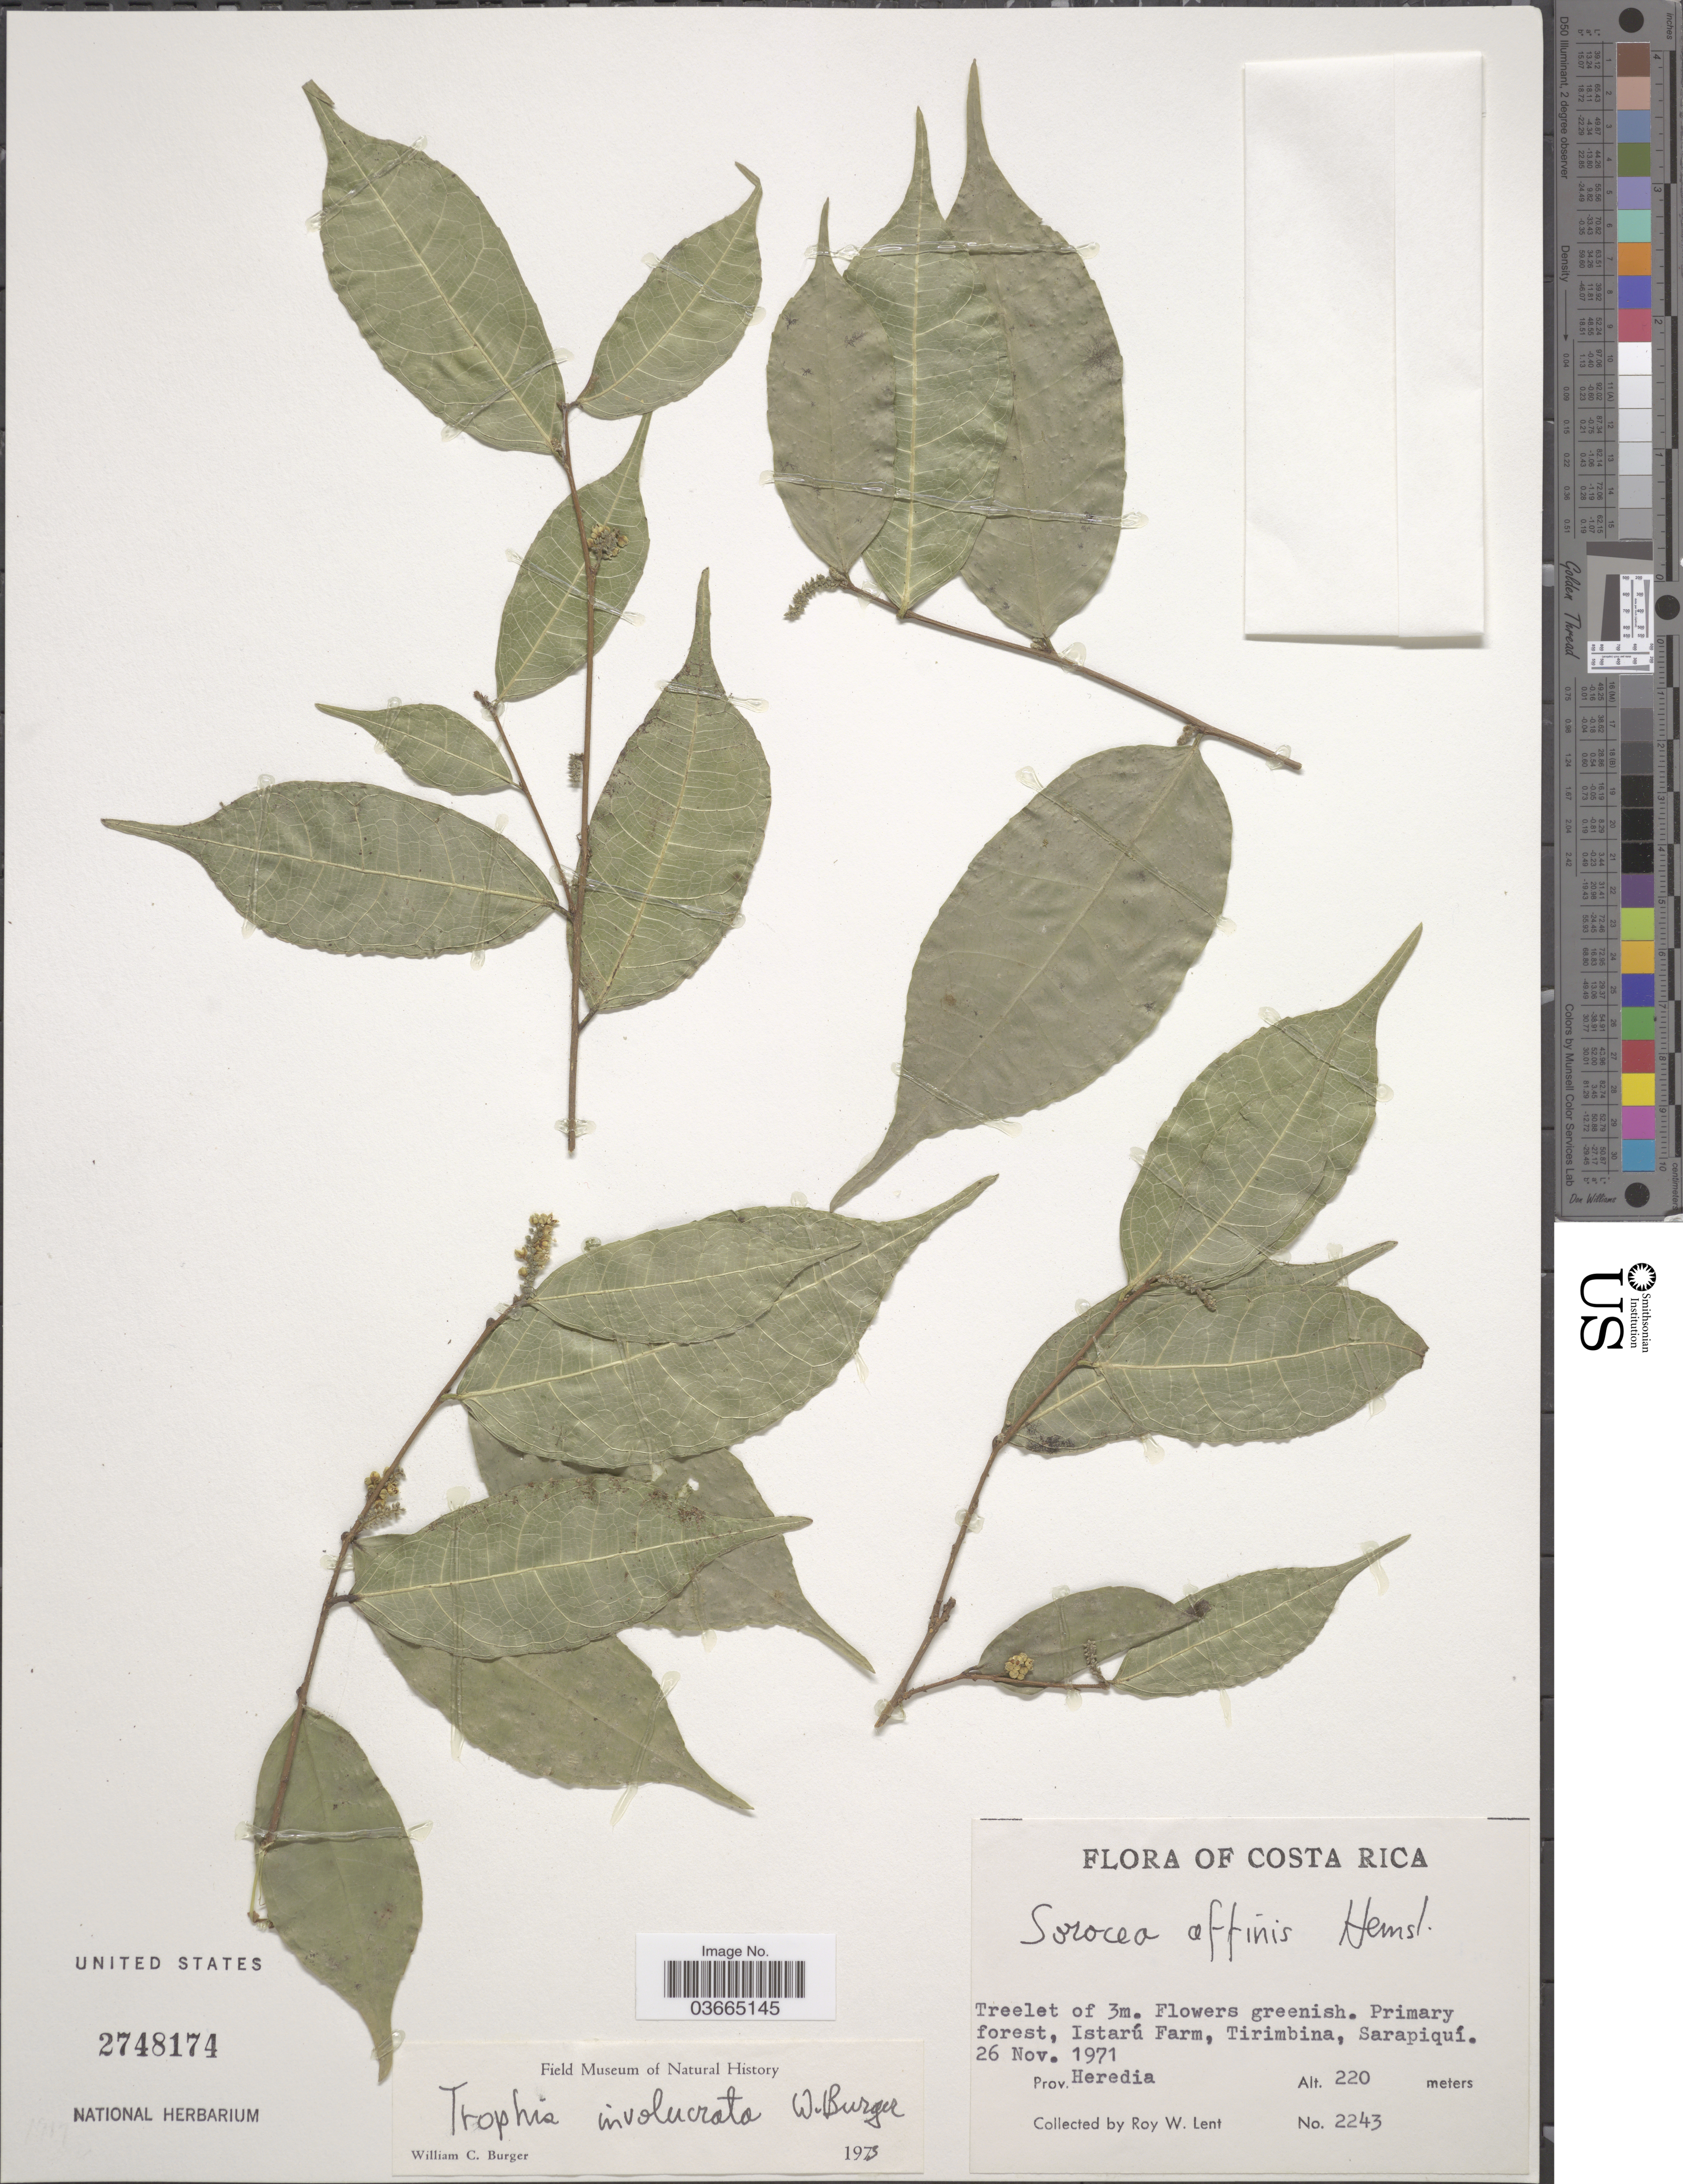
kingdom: Plantae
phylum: Tracheophyta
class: Magnoliopsida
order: Rosales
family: Moraceae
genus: Trophis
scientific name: Trophis involucrata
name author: W.C. Burger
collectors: R. W. Lent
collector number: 2243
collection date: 1971-11-26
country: Costa Rica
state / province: Heredia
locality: Istarú Farm, Tirimbina, Sarapiquí.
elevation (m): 220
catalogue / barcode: US 2748174